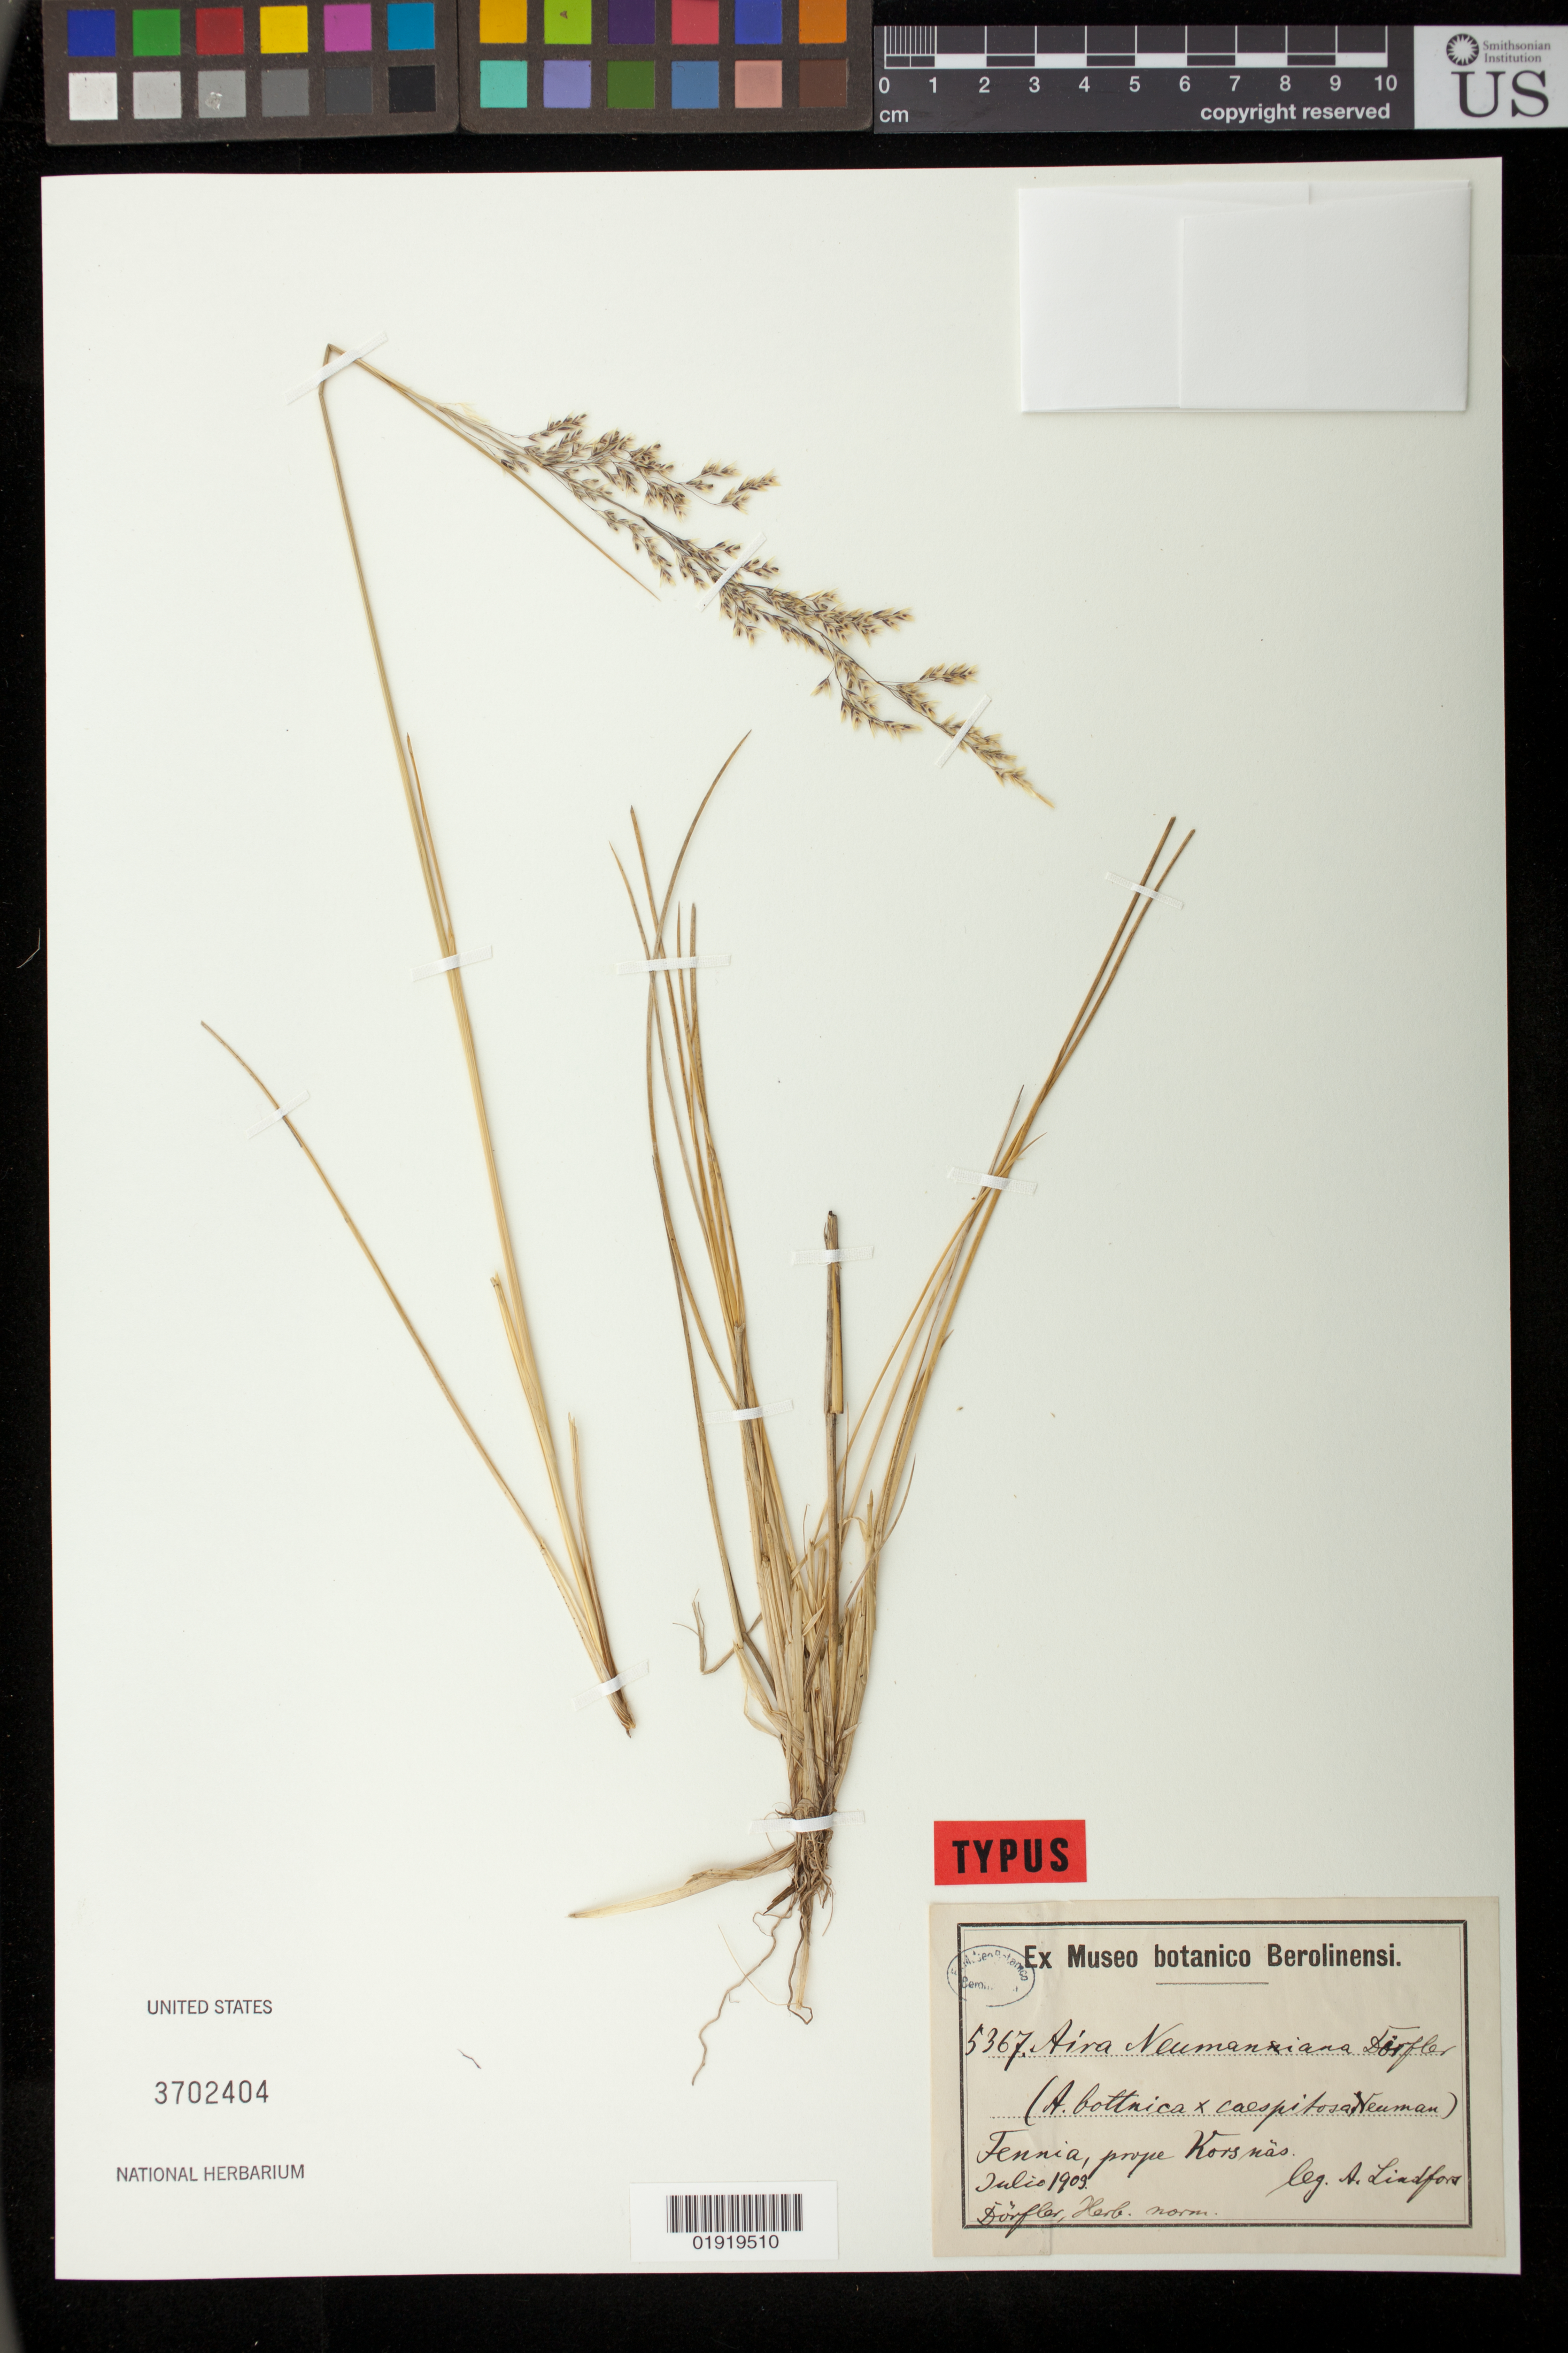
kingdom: Plantae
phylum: Tracheophyta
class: Liliopsida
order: Poales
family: Poaceae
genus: Aira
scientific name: Aira neumaniana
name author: Dörfl.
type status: Voucher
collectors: A. Lindfors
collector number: Herb. Norm. 5367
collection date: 1909-07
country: Finland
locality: Fennia, prope Korsnas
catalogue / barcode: US 3702404